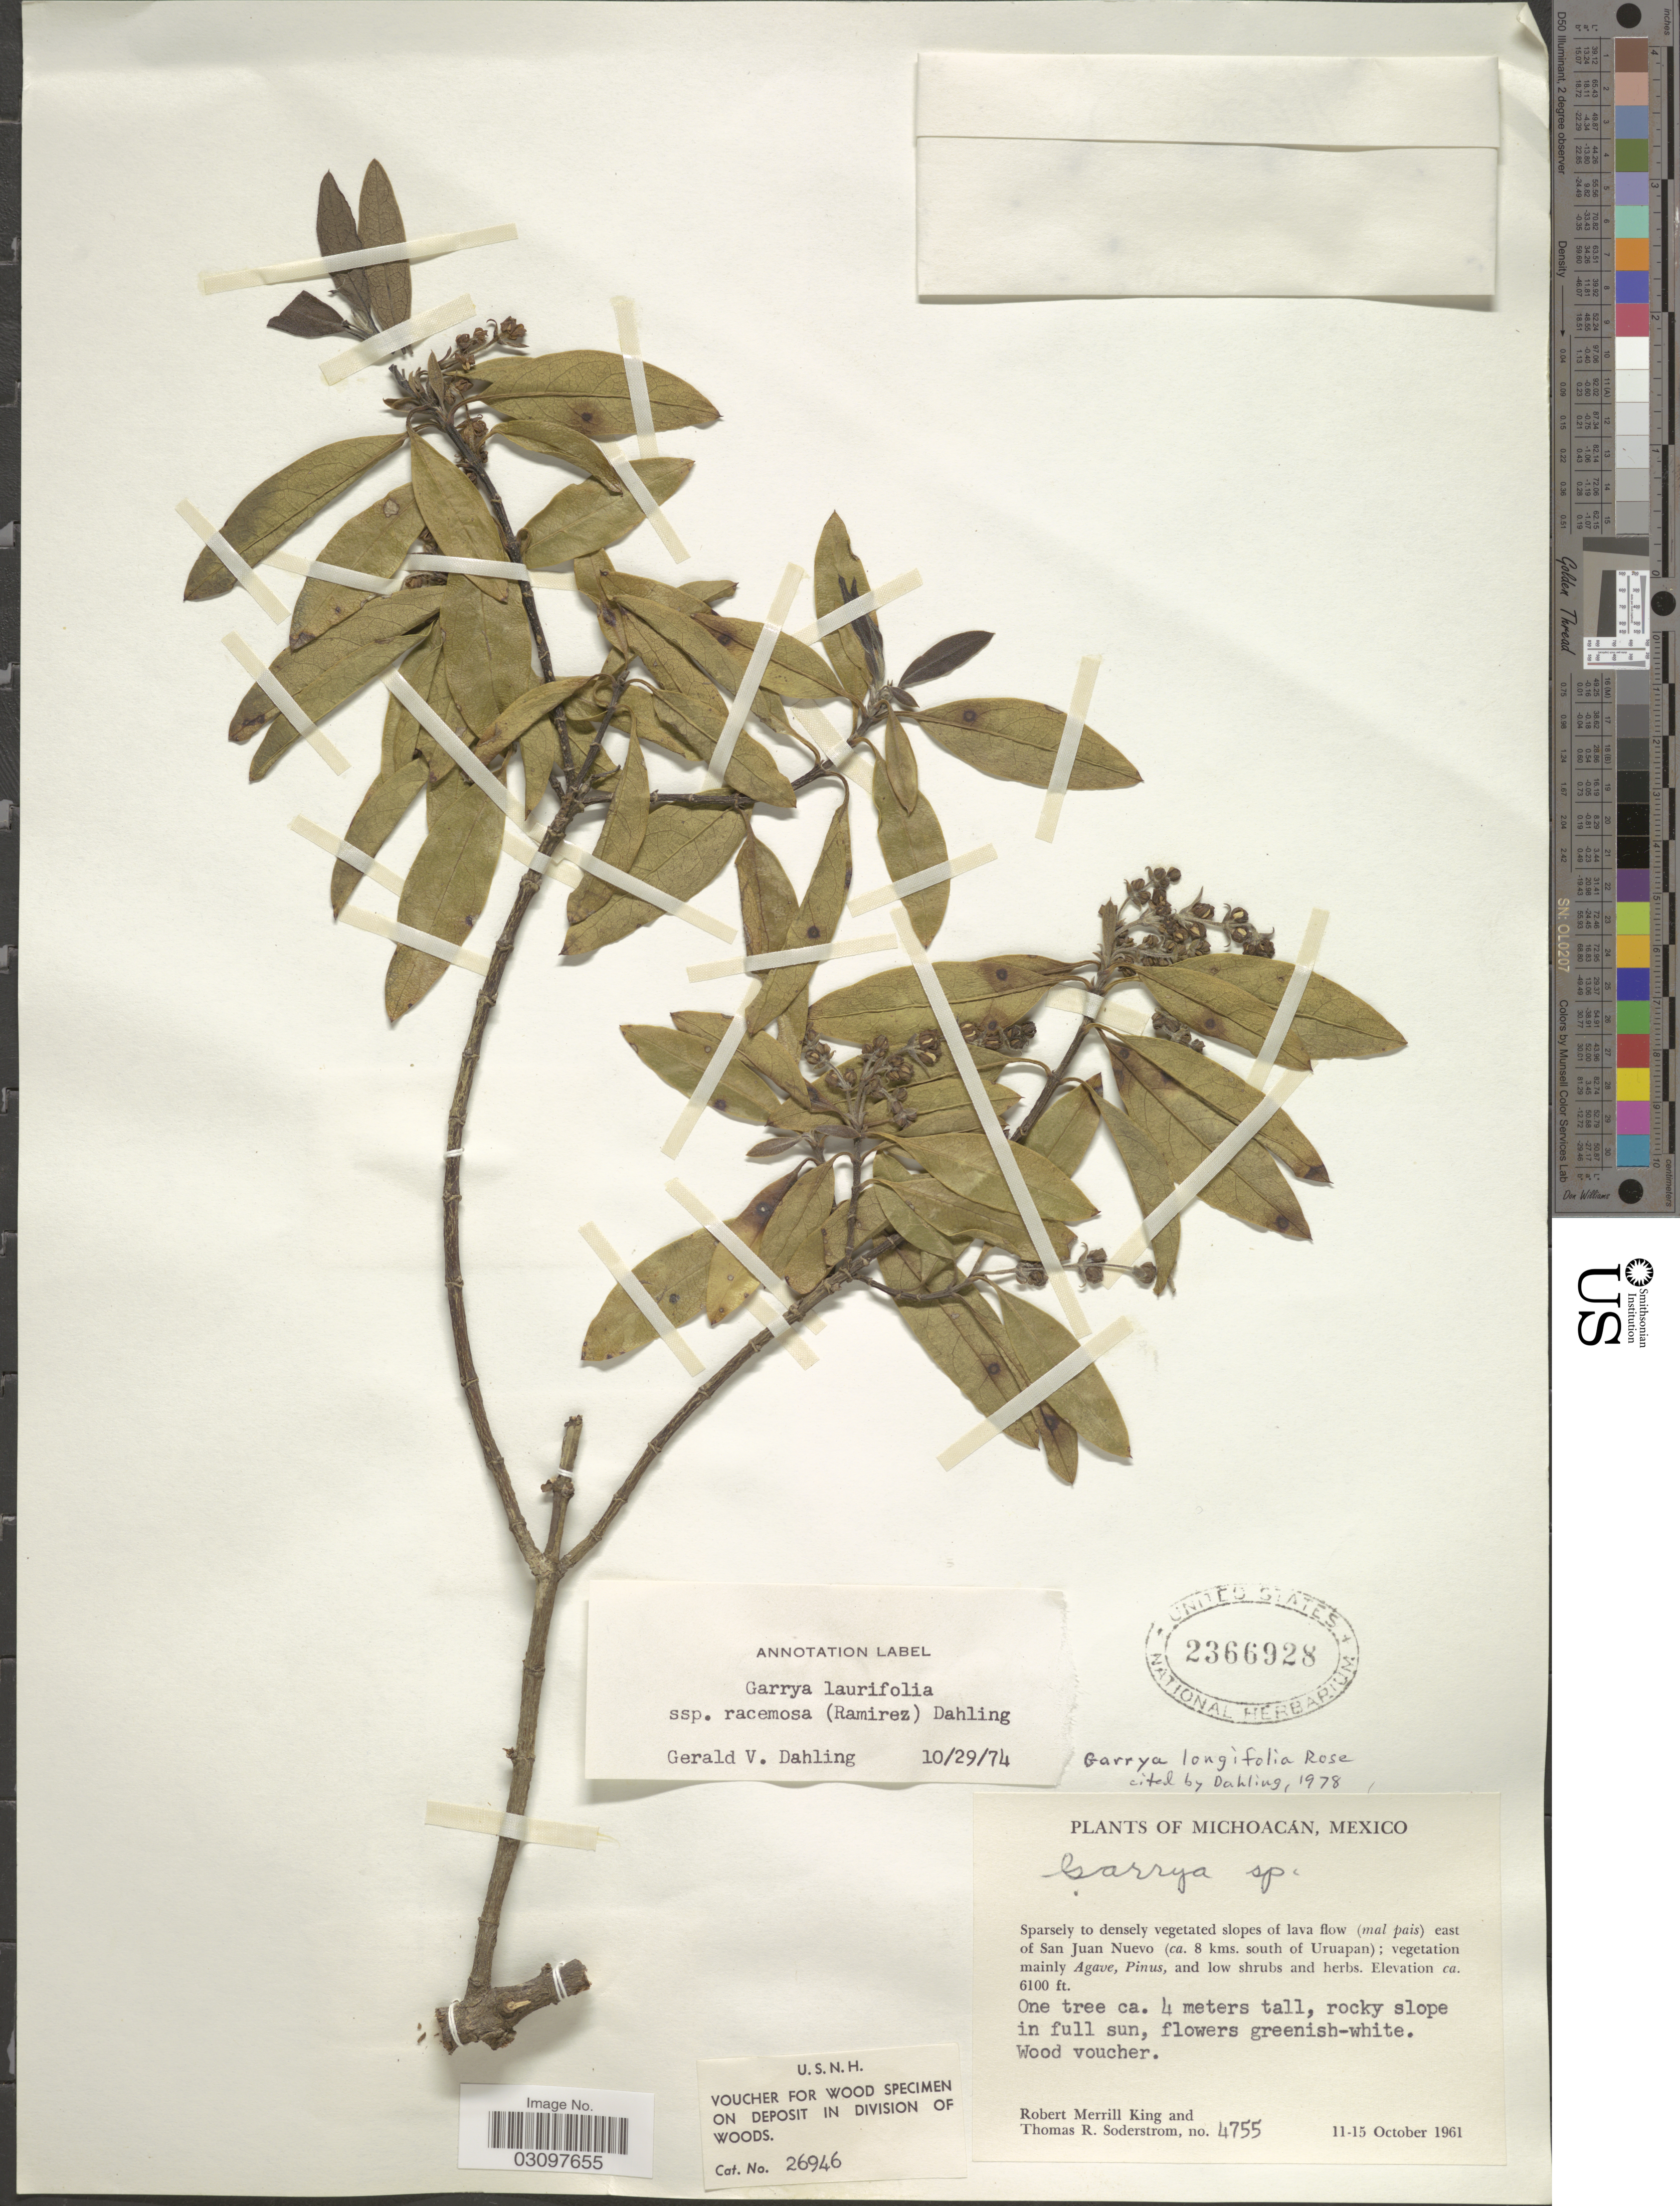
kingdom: Plantae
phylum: Tracheophyta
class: Magnoliopsida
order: Garryales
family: Garryaceae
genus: Garrya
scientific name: Garrya longifolia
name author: Rose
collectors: R. M. King & T. R. Soderstrom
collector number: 4755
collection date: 1961-10-11/1961-10-15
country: Mexico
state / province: Michoacán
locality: Sparsely to densely vegetated slopes of lava flow (mal pais) east of San Juan Nuevo (ca. 8 kms. south of Uruapan).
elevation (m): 1859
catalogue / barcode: US 2366928